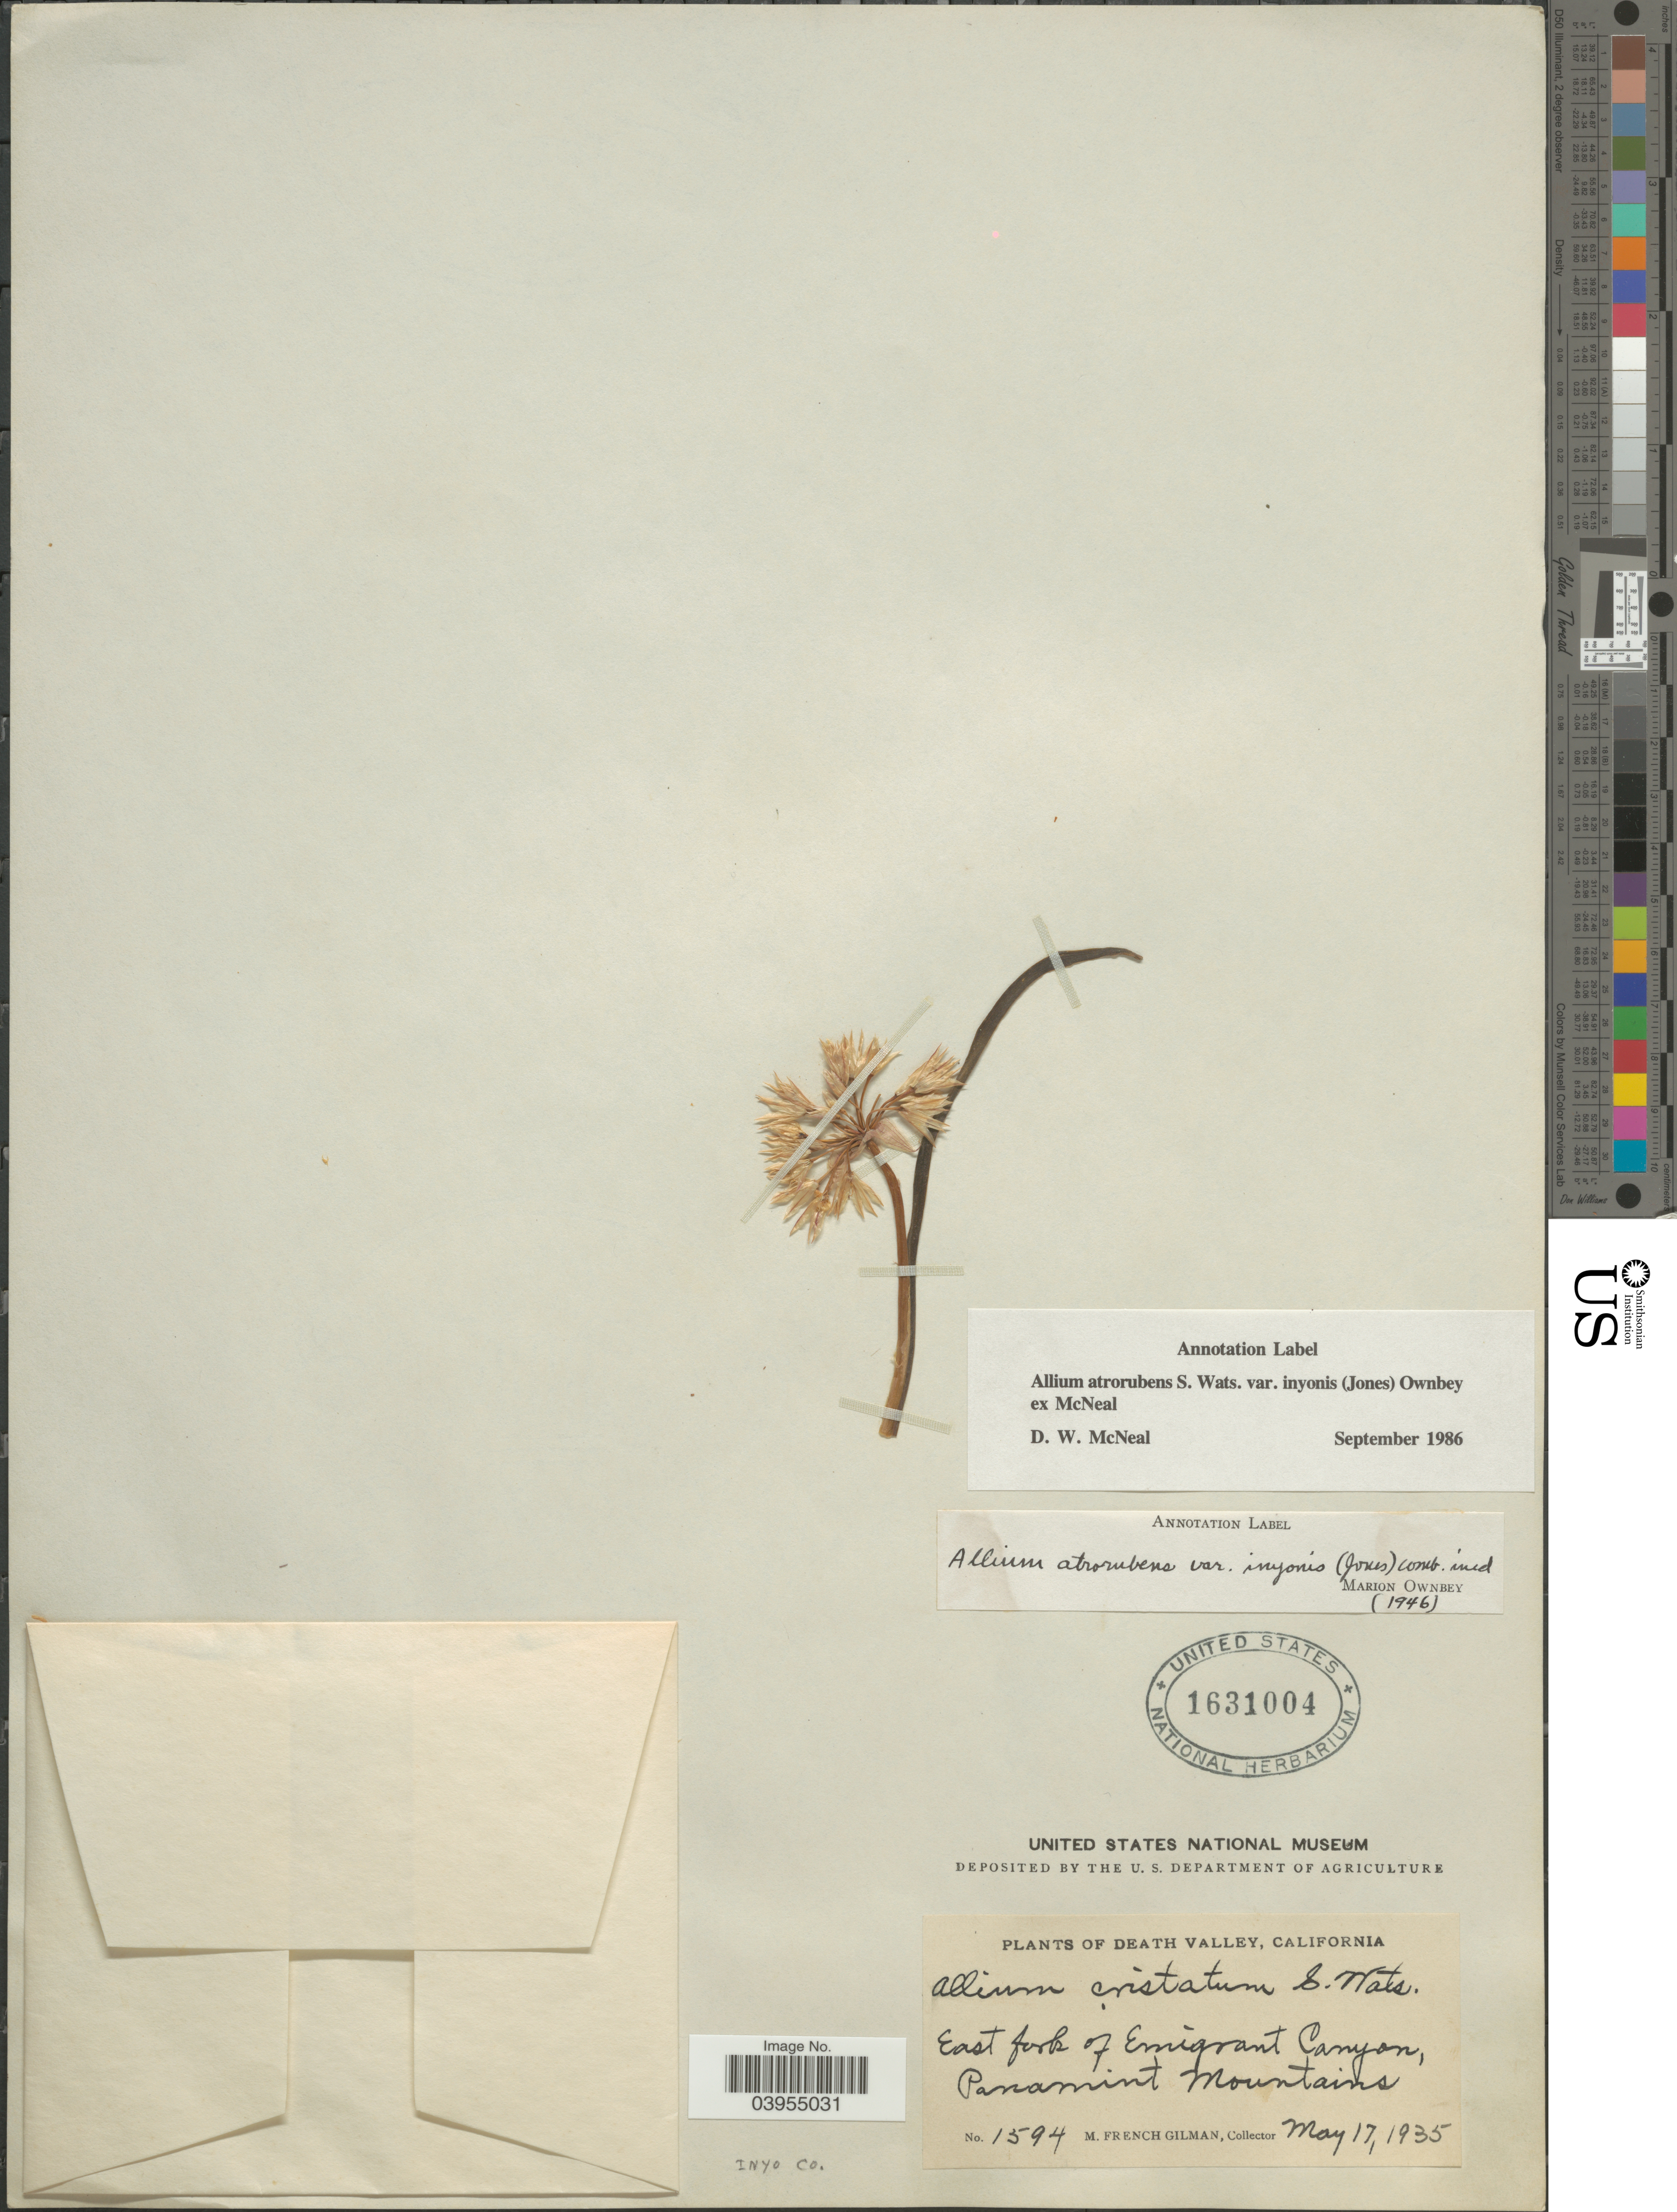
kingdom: Plantae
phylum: Tracheophyta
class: Liliopsida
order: Asparagales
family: Amaryllidaceae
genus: Allium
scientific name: Allium atrorubens var. inyonis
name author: (M.E. Jones) Ownbey & Aase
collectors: M. F. Gilman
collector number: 1594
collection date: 1935-05-17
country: United States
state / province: California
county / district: Inyo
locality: Death Valley. East fork of Emigrant Canyon, Panamint Mountains. Inyo Co.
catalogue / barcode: US 1631004